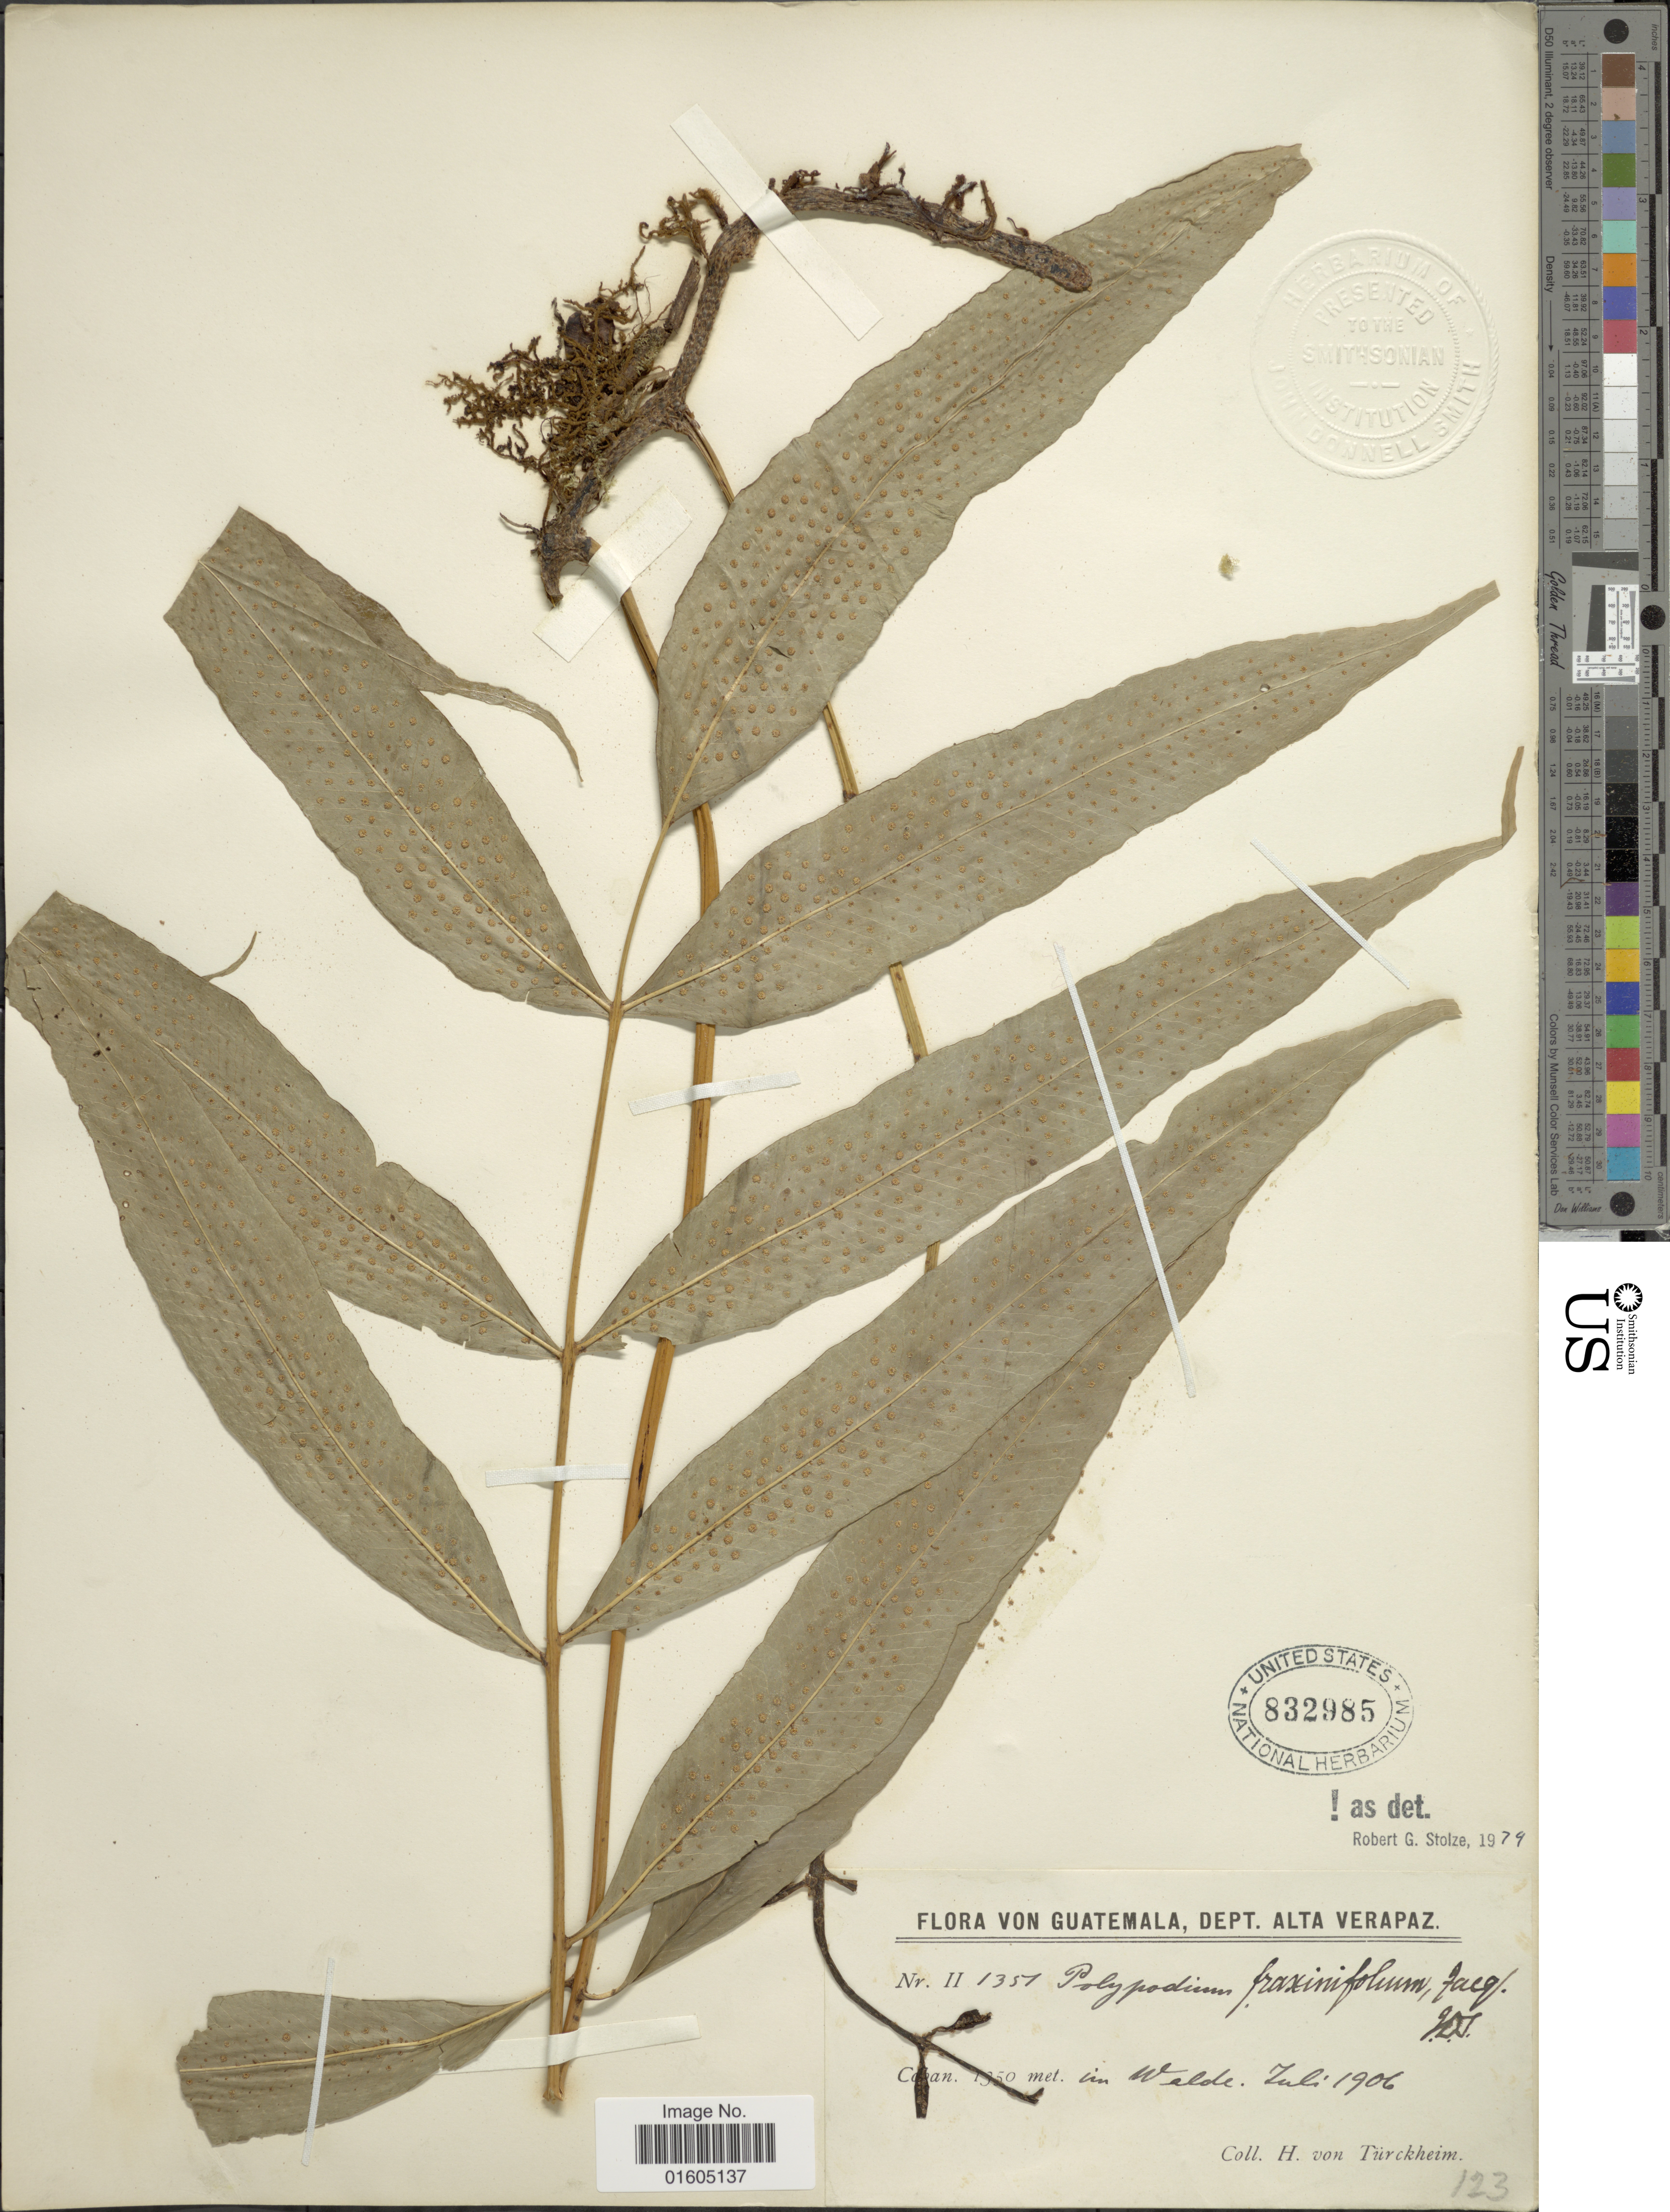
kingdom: Plantae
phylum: Tracheophyta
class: Polypodiopsida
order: Polypodiales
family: Polypodiaceae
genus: Serpocaulon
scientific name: Serpocaulon fraxinifolium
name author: (Jacq.) A.R. Sm.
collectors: H. von Türckheim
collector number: II1351/123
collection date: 1906-07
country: Guatemala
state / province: Alta Verapaz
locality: Cobán, im walde [in the forest]. Dept. Alta Verapaz.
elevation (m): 1350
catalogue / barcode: US 832985